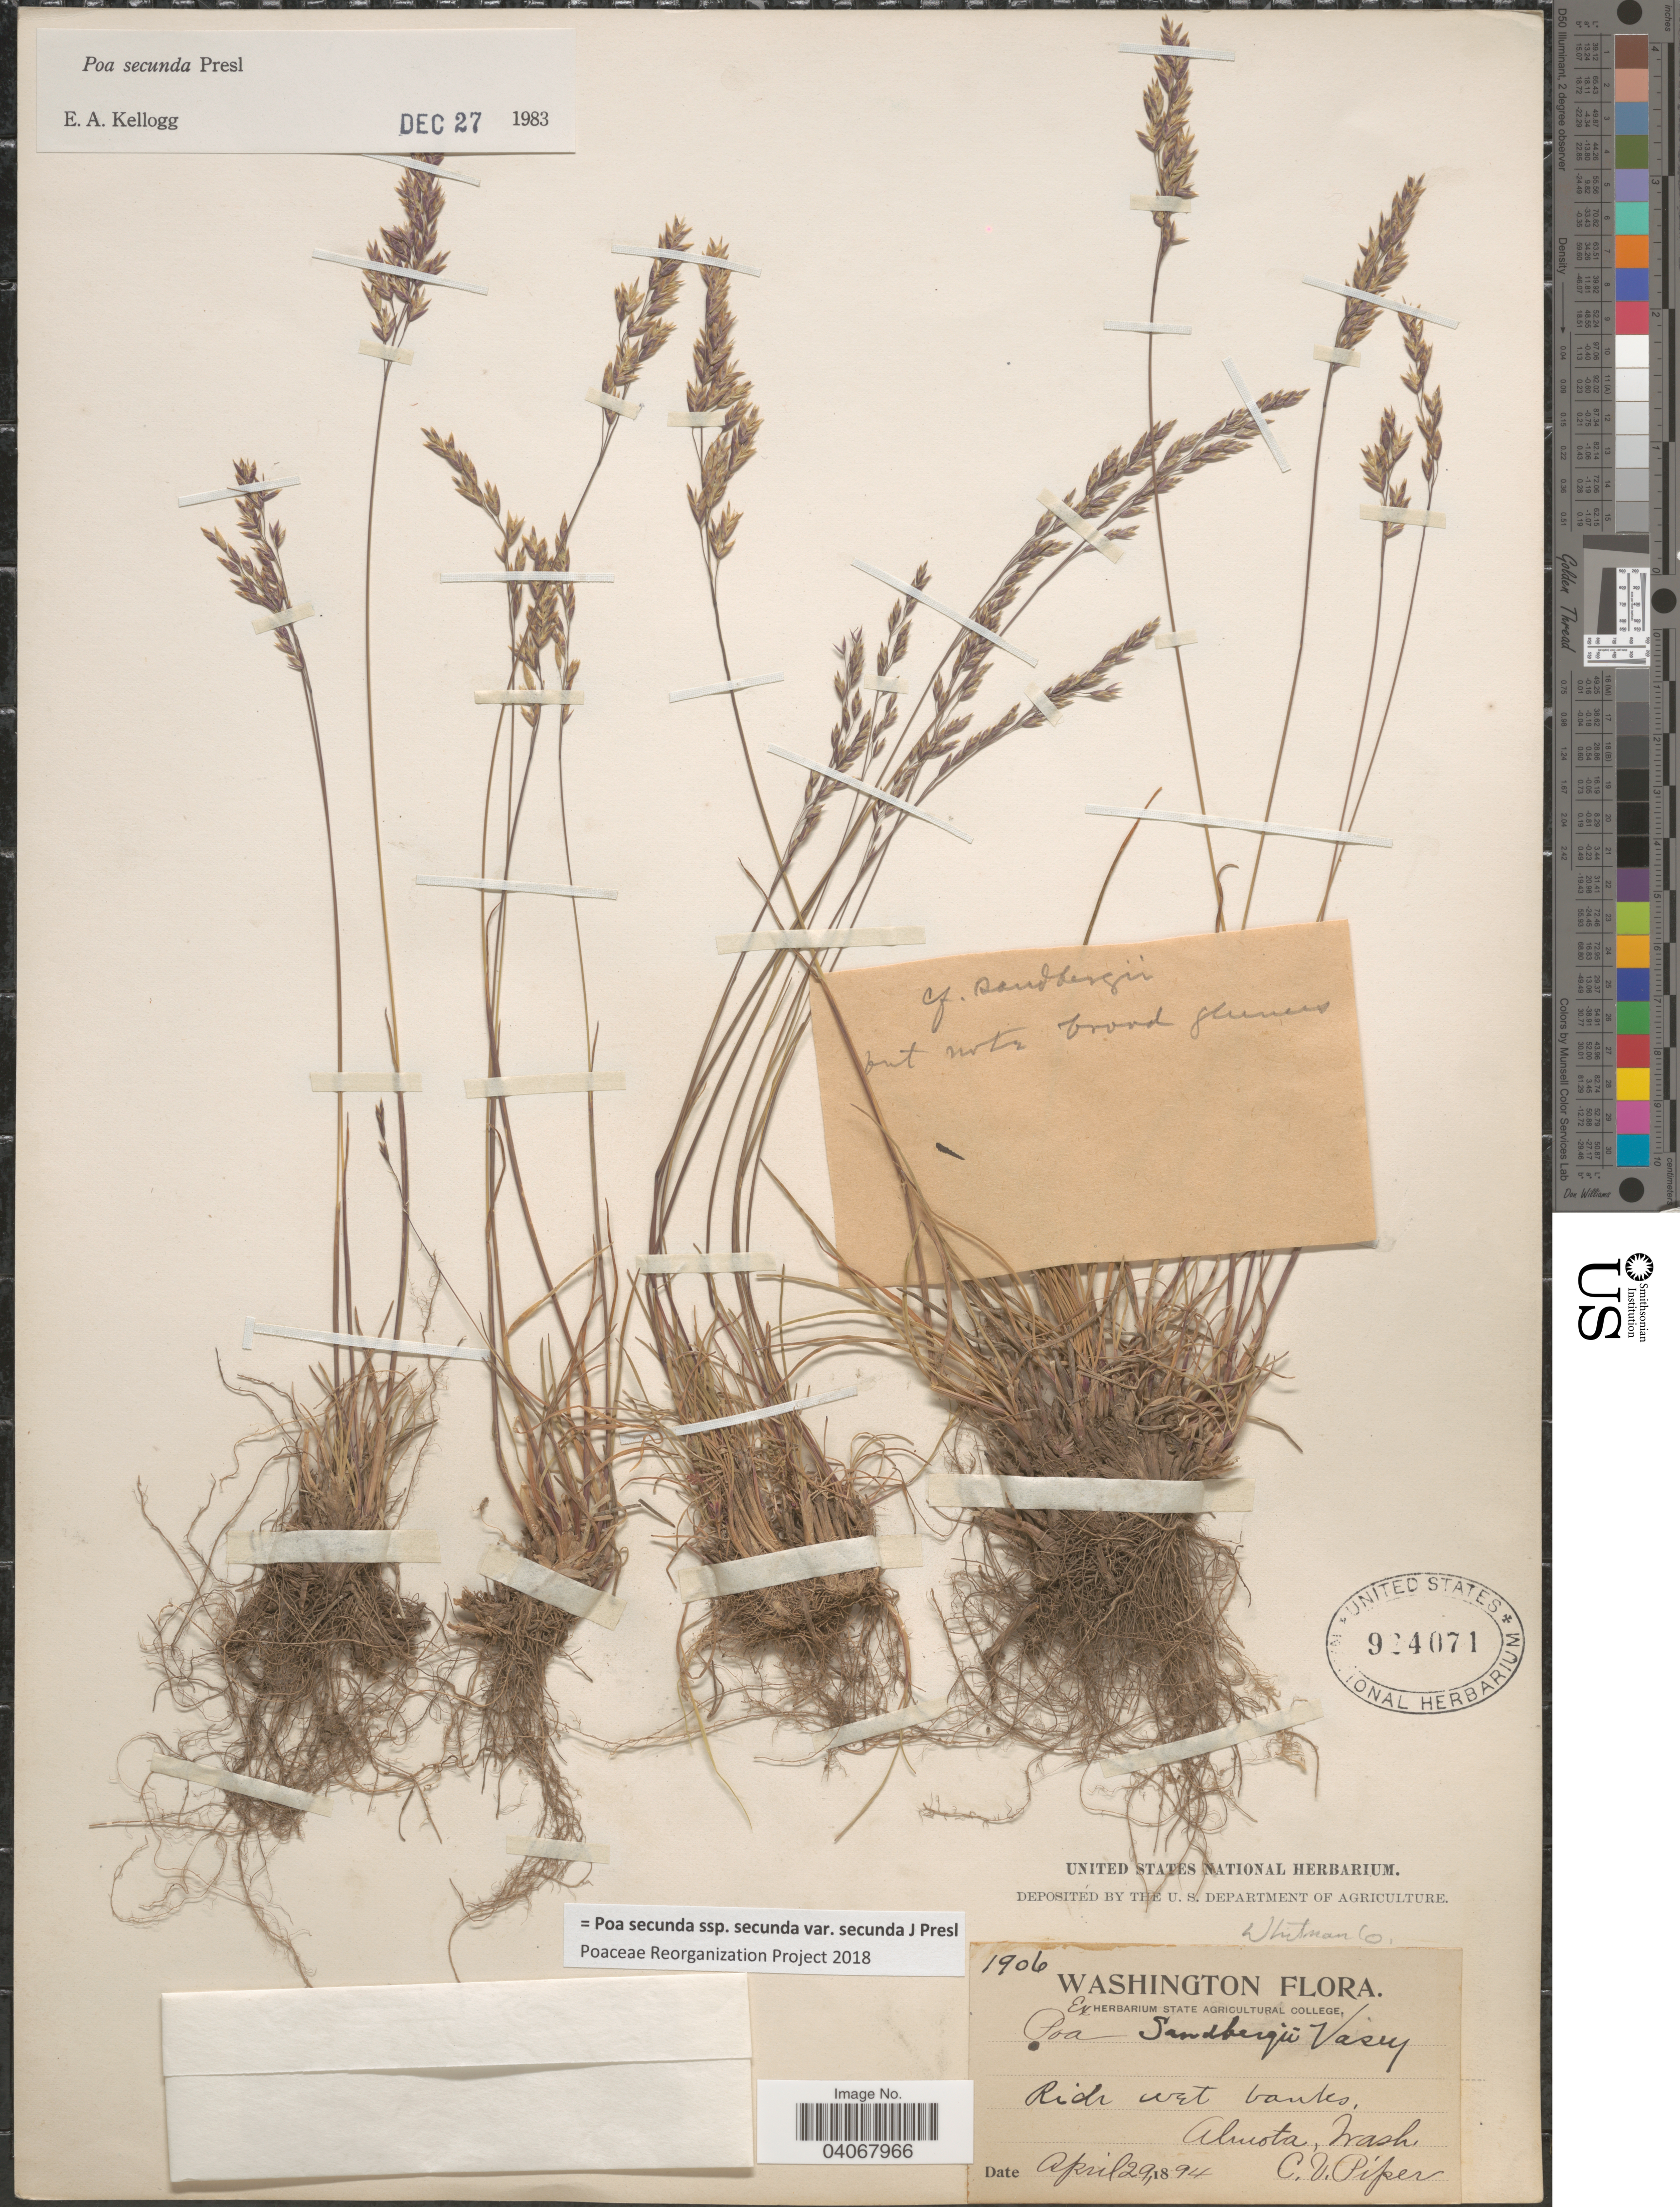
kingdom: Plantae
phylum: Tracheophyta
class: Liliopsida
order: Poales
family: Poaceae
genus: Poa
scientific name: Poa secunda subsp. secunda var. secunda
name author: J. Presl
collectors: C. V. Piper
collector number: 1906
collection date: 1894-04-29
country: United States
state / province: Washington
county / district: Whitman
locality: Whitman Co. Rich wet banks, Almota.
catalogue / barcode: US 924071